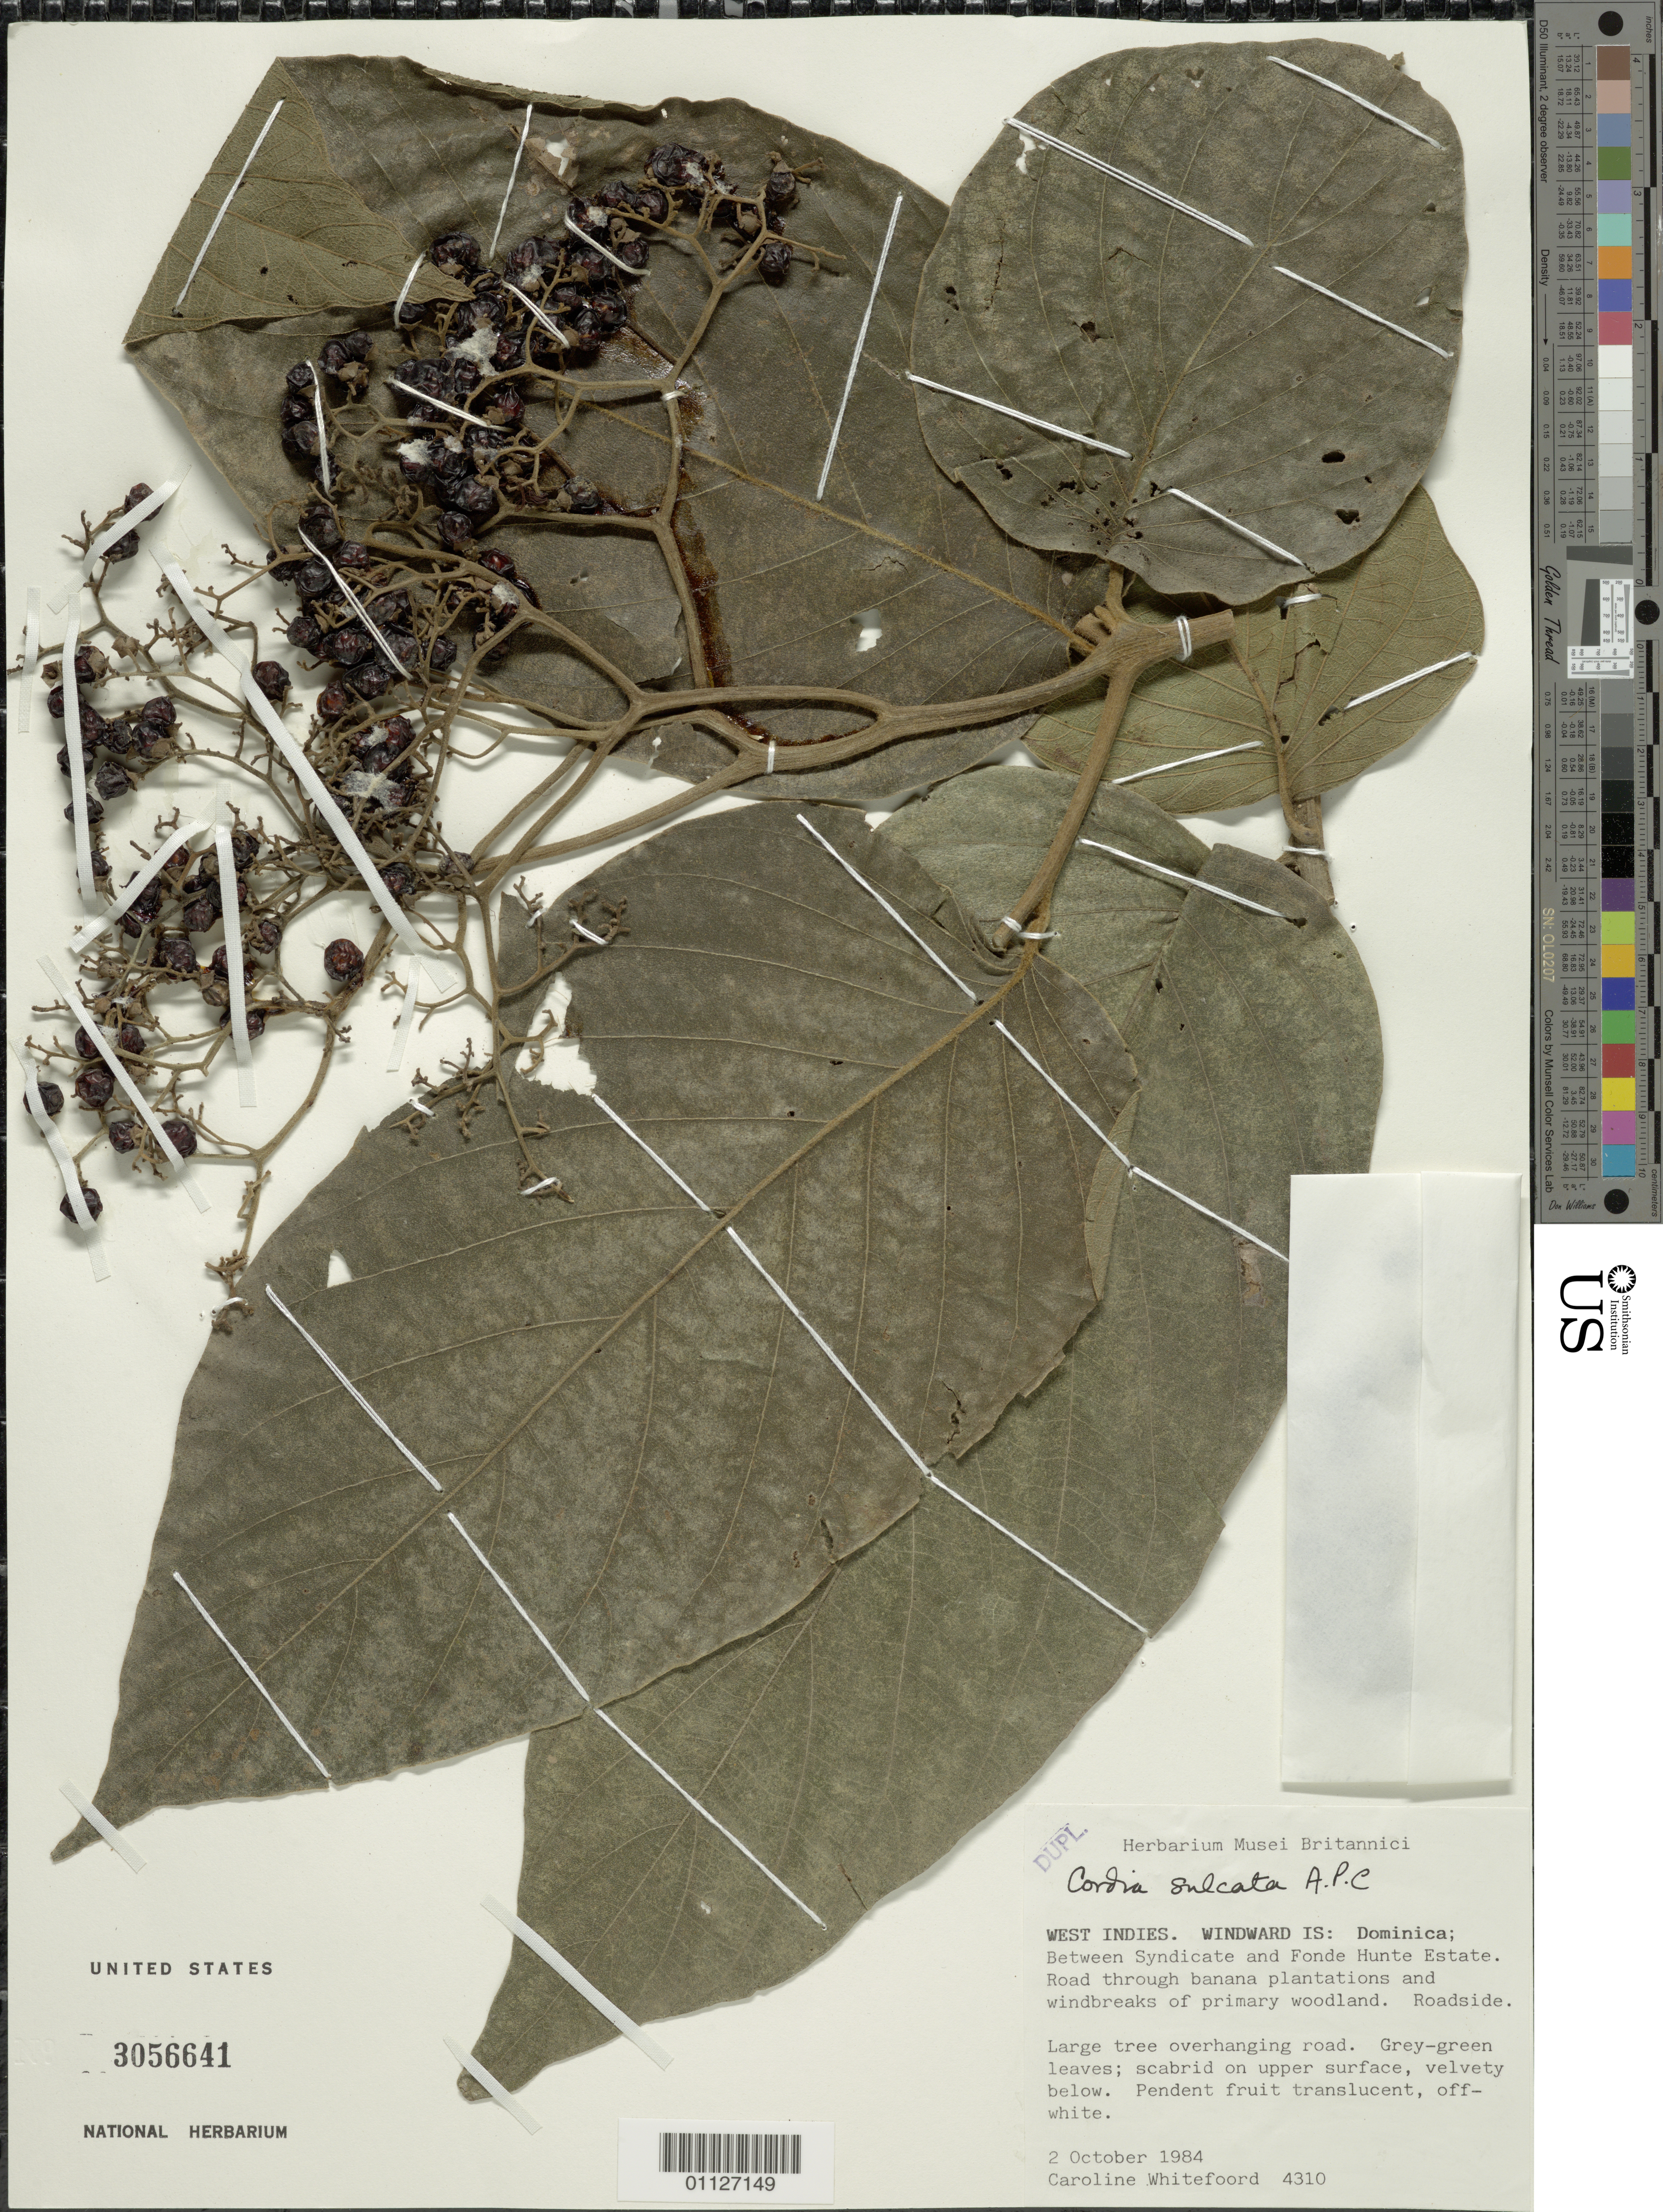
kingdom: Plantae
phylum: Tracheophyta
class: Magnoliopsida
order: Boraginales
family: Cordiaceae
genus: Cordia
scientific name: Cordia sulcata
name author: DC.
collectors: C. Whitefoord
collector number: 4310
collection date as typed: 02 Oct 1984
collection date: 1984-10-02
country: Dominica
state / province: St. Peter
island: Dominica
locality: Between Syndicate and Fonde Hunte Estate. road through banana plantations and windbreaks of primary woodland. Roadside.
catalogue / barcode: US 3056641